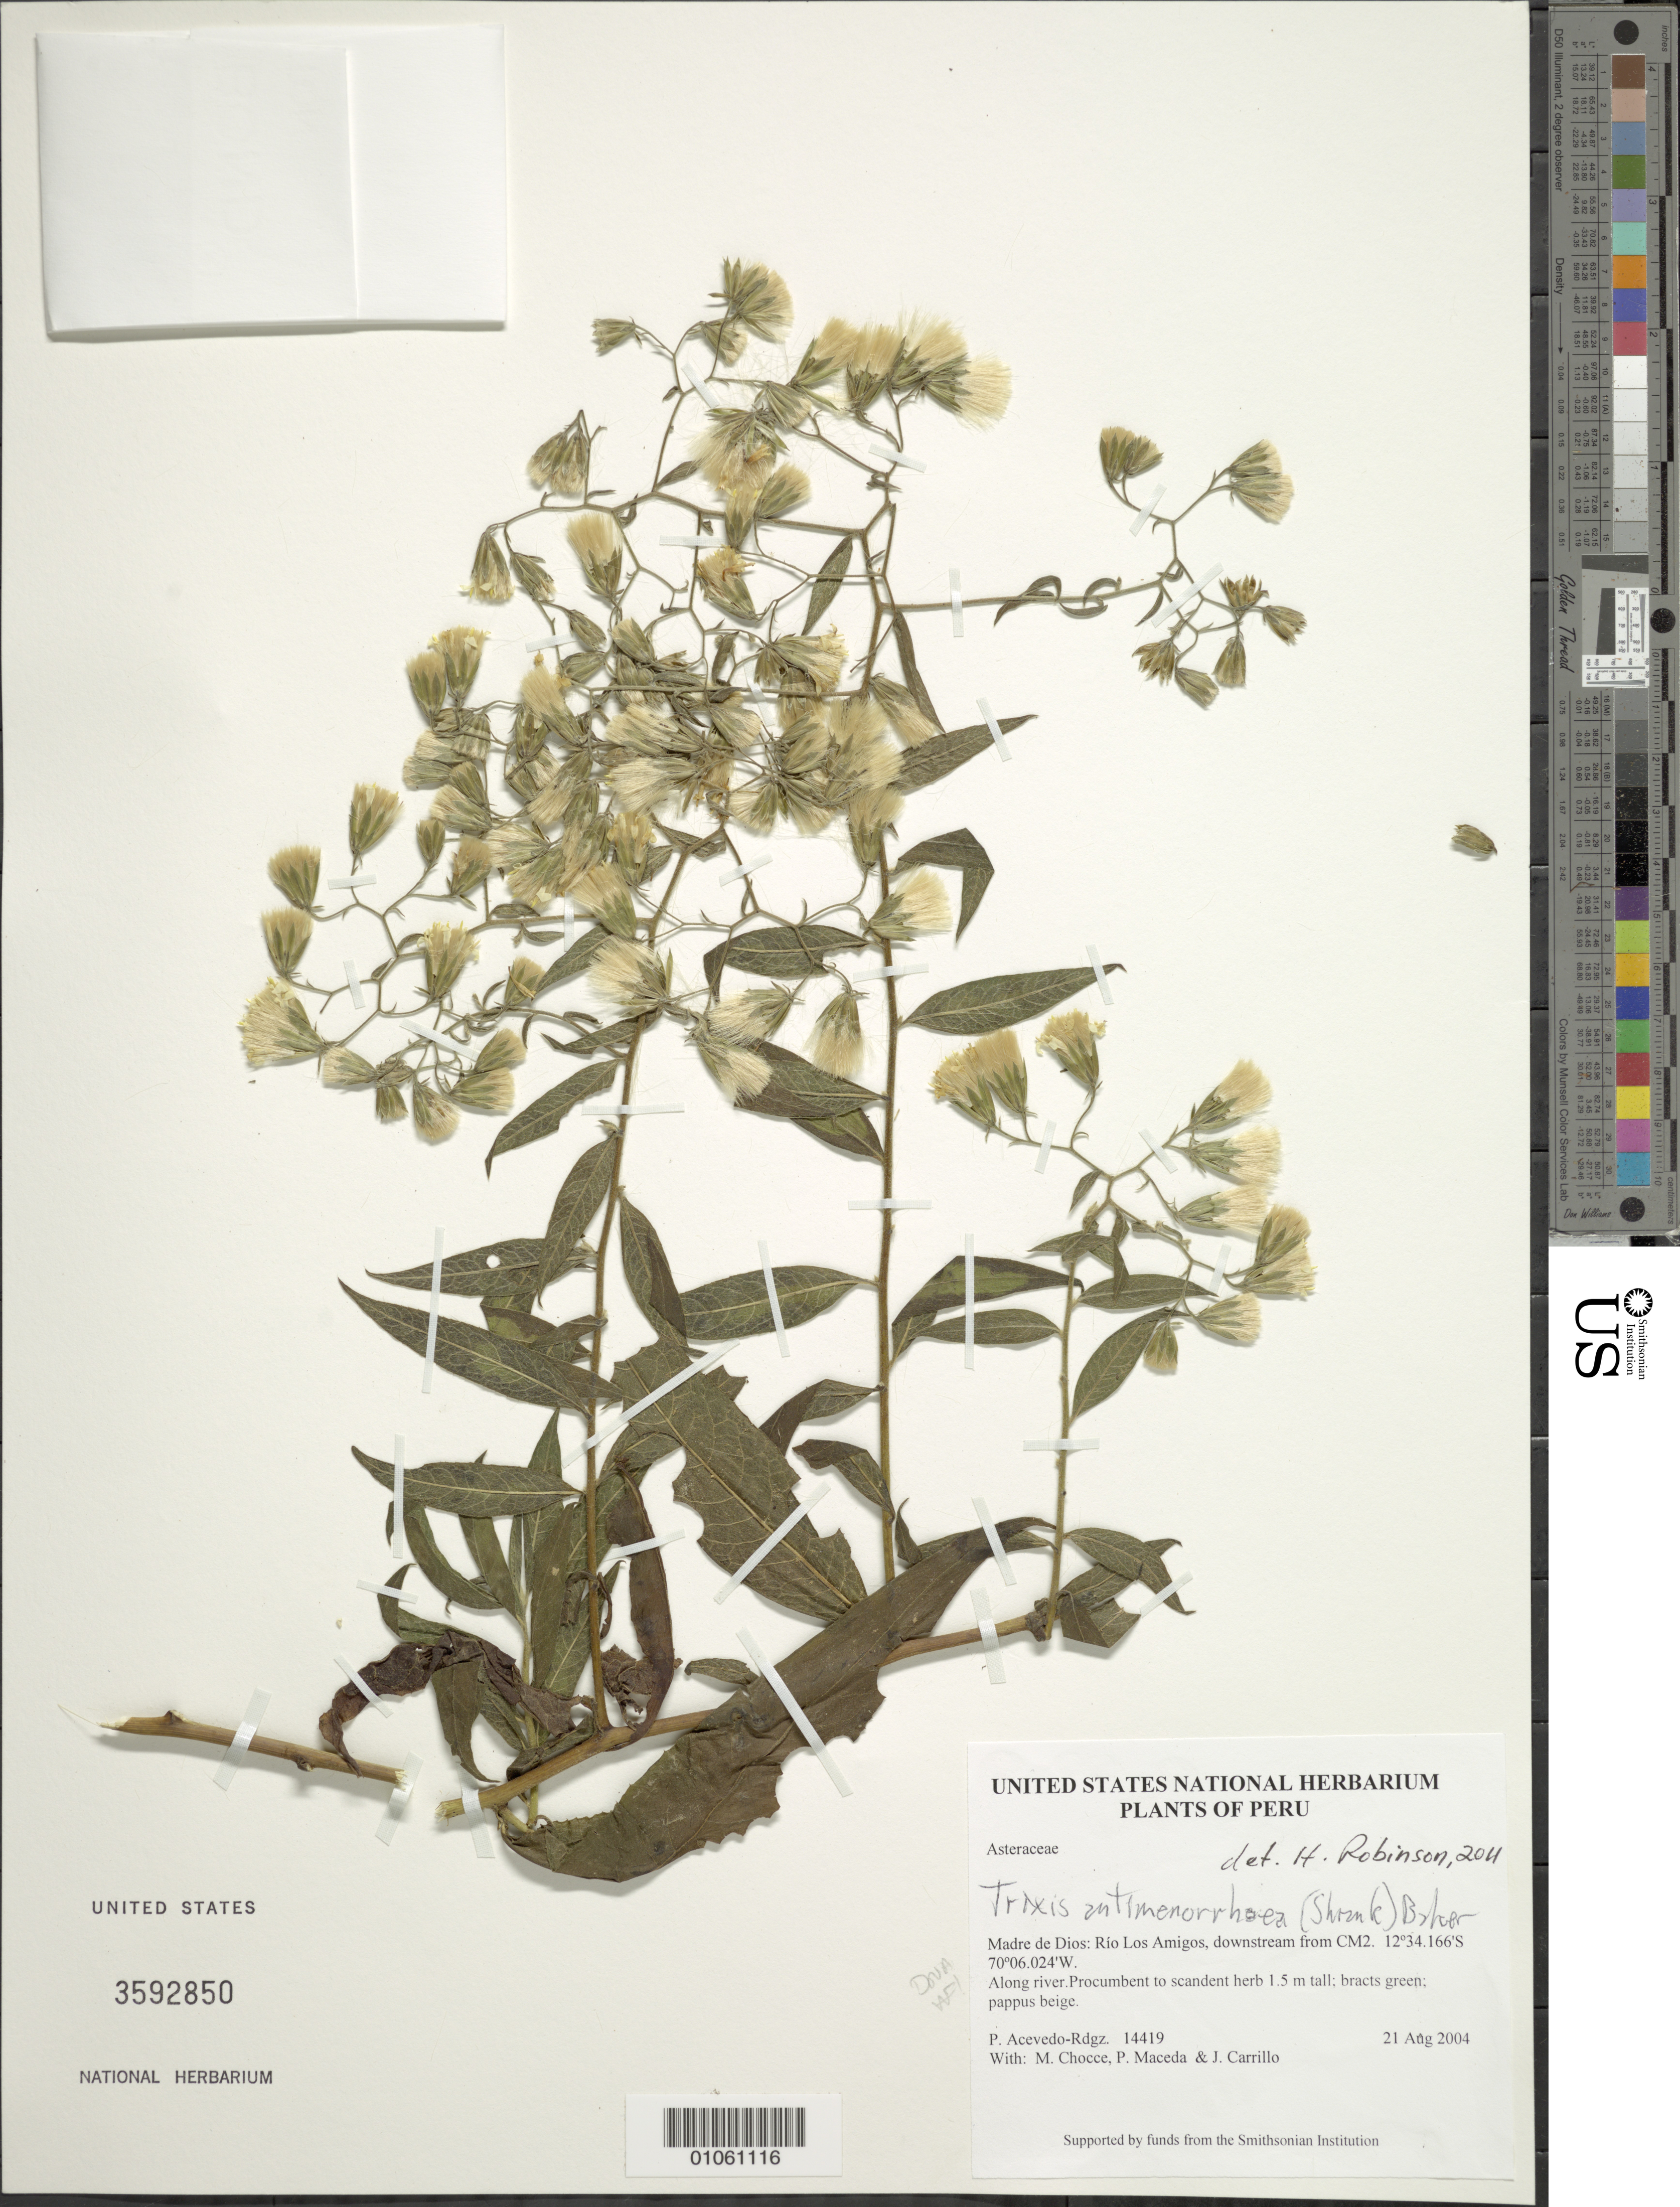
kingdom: Plantae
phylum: Tracheophyta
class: Magnoliopsida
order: Asterales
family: Asteraceae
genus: Trixis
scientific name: Trixis antimenorrhoea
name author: (Schrank) Mart. ex Kuntze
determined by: Robinson, Harold E., (US)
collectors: P. Acevedo-Rodr., M. Chocce, P. Maceda & J. Carrillo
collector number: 14419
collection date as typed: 21 Aug 2004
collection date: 2004-08-21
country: Peru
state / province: Madre de Dios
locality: Madre de Dios: Río Los Amigos, downstream from CM2.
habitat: Along river.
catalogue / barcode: US 3592850